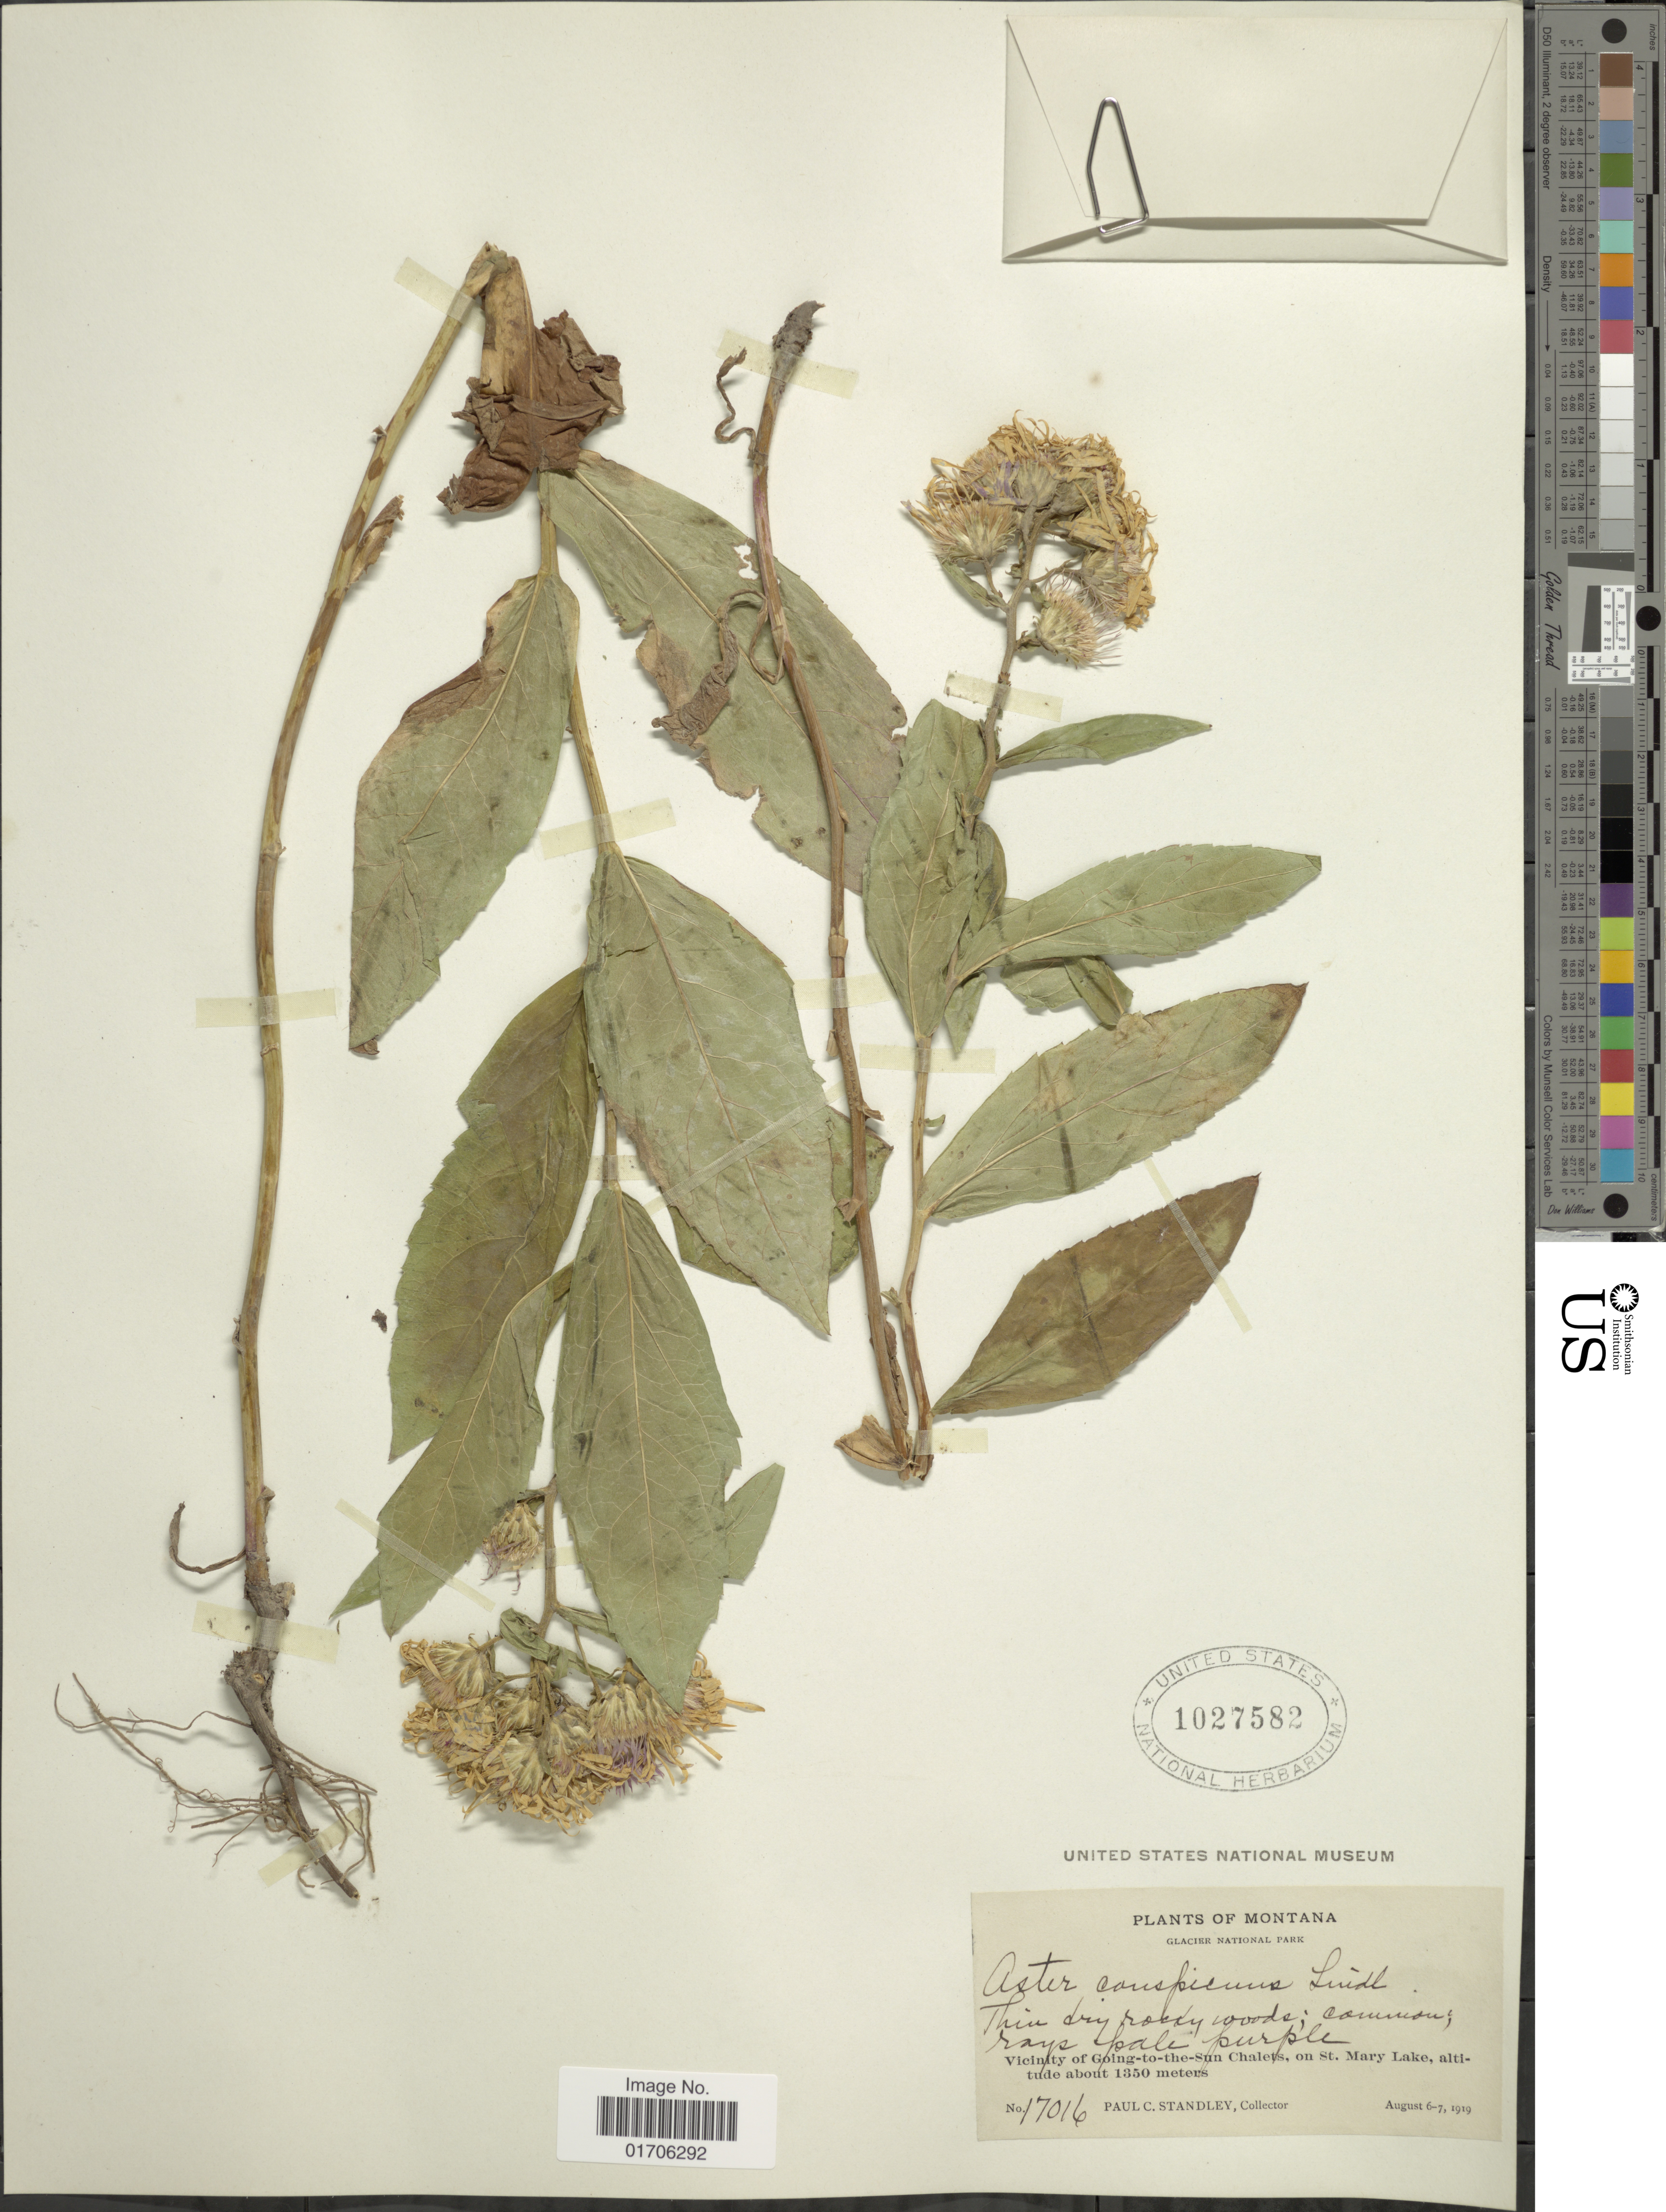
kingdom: Plantae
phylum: Tracheophyta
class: Magnoliopsida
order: Asterales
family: Asteraceae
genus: Eurybia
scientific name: Eurybia conspicua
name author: (Lindl.) G.L. Nesom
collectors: P. C. Standley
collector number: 17016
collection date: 1919-08-06/1919-08-07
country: United States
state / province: Montana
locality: Glacier National Park. Vicinity of Going-to-the-Sun Chalets, on St. Mary Lake.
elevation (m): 1350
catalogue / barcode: US 1027582